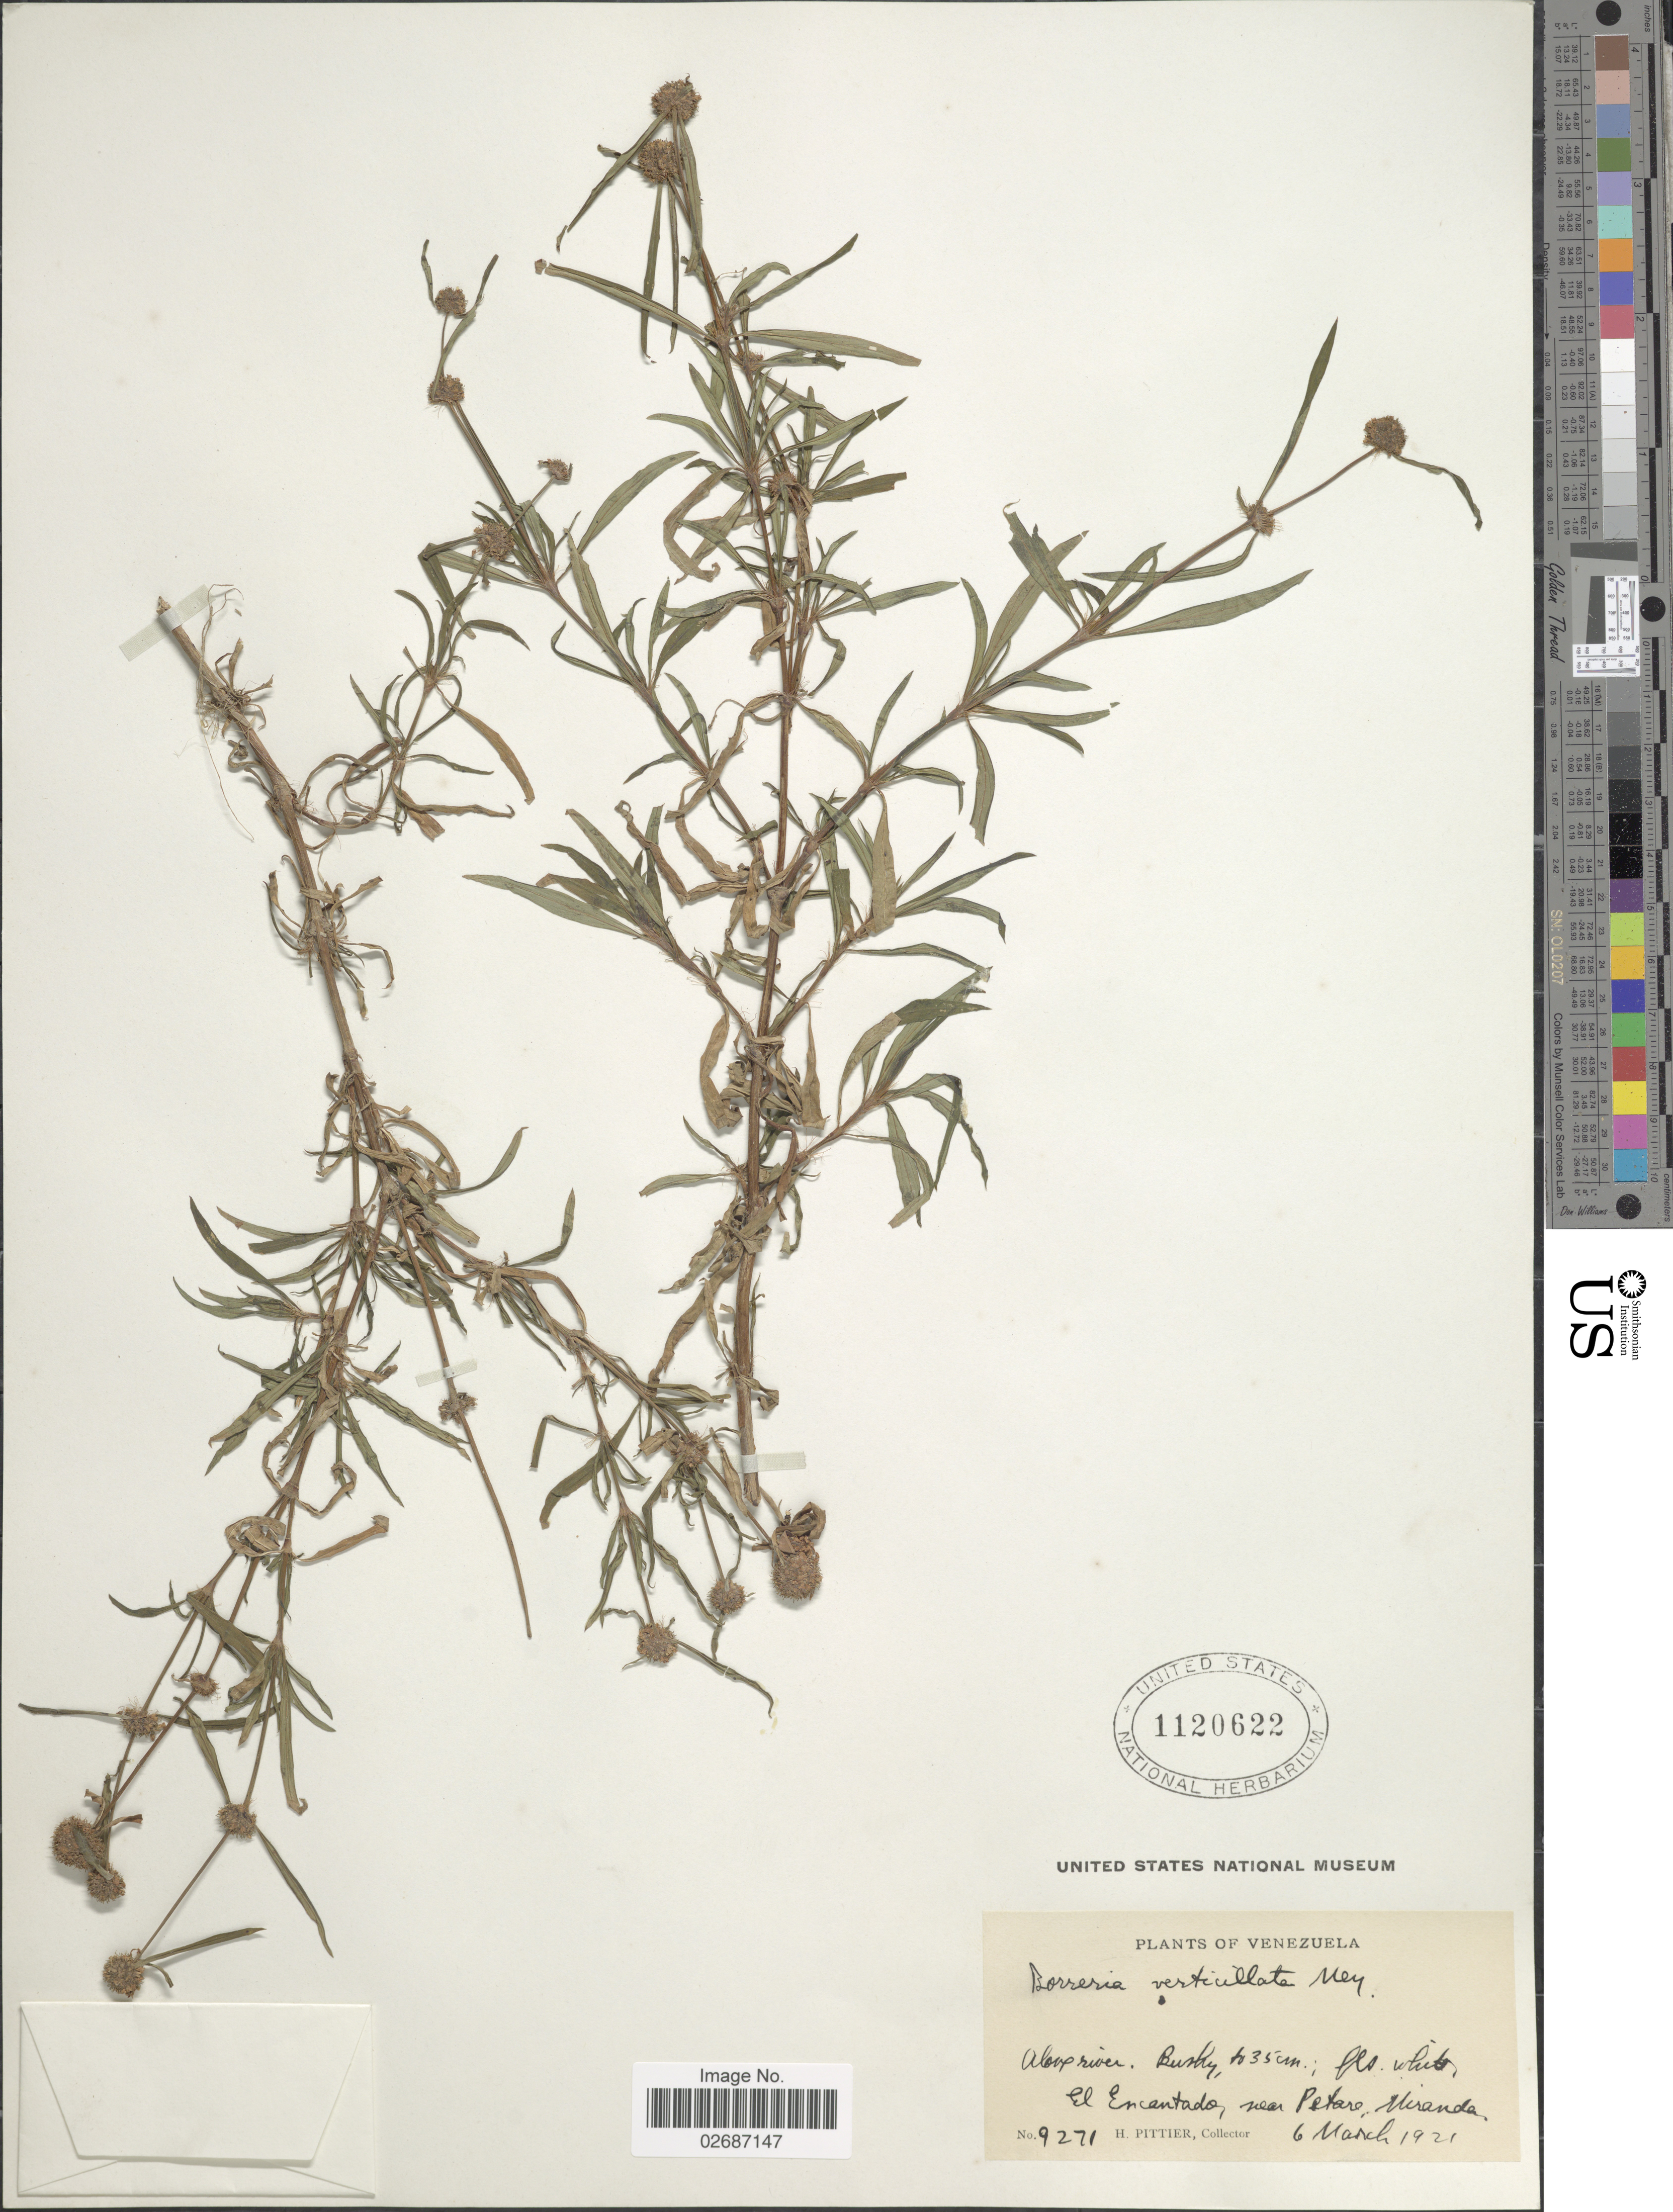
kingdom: Plantae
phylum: Tracheophyta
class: Magnoliopsida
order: Gentianales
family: Rubiaceae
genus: Borreria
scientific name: Borreria verticillata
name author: (L.) G. Mey.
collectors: H. F. Pittier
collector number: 9271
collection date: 1921-03-06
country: Venezuela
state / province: Miranda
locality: Along river, El Encantado, near Petaro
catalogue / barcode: US 1120622